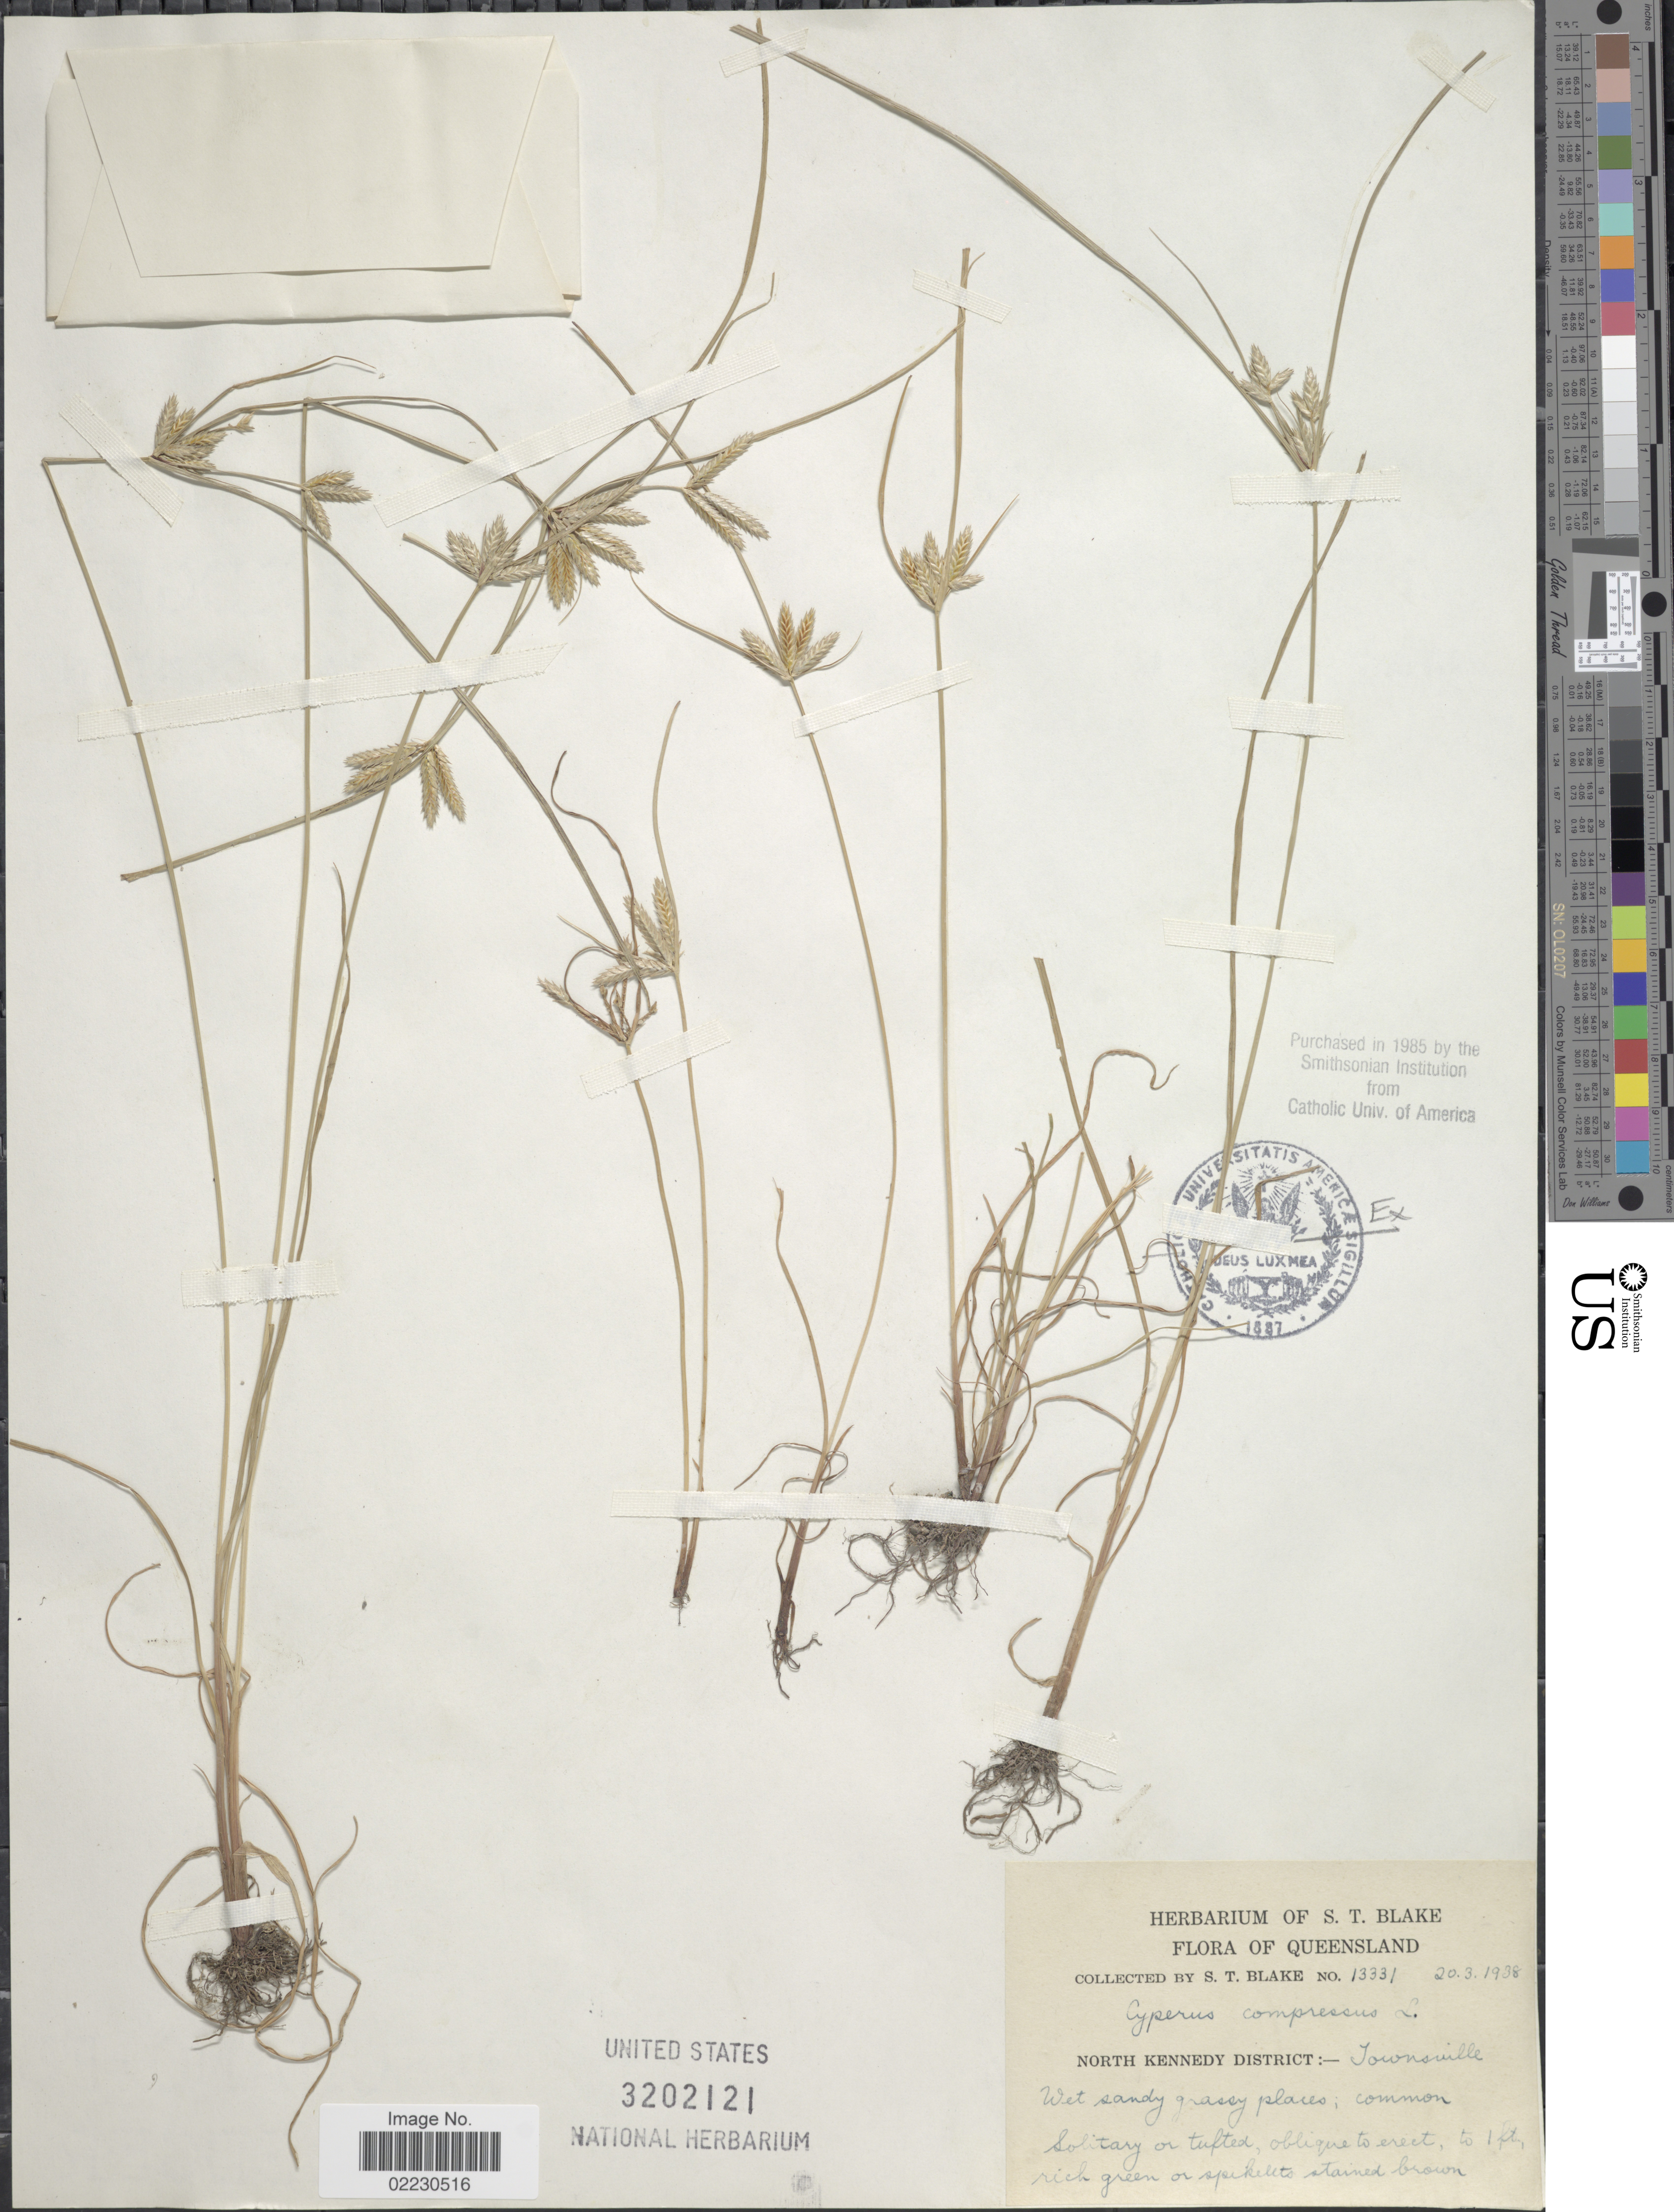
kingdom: Plantae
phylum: Tracheophyta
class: Liliopsida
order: Poales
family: Cyperaceae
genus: Cyperus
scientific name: Cyperus compressus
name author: L.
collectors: S. T. Blake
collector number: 13331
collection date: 1938-03-20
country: Australia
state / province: Queensland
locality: North Kennedy District: Townsville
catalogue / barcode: US 3202121